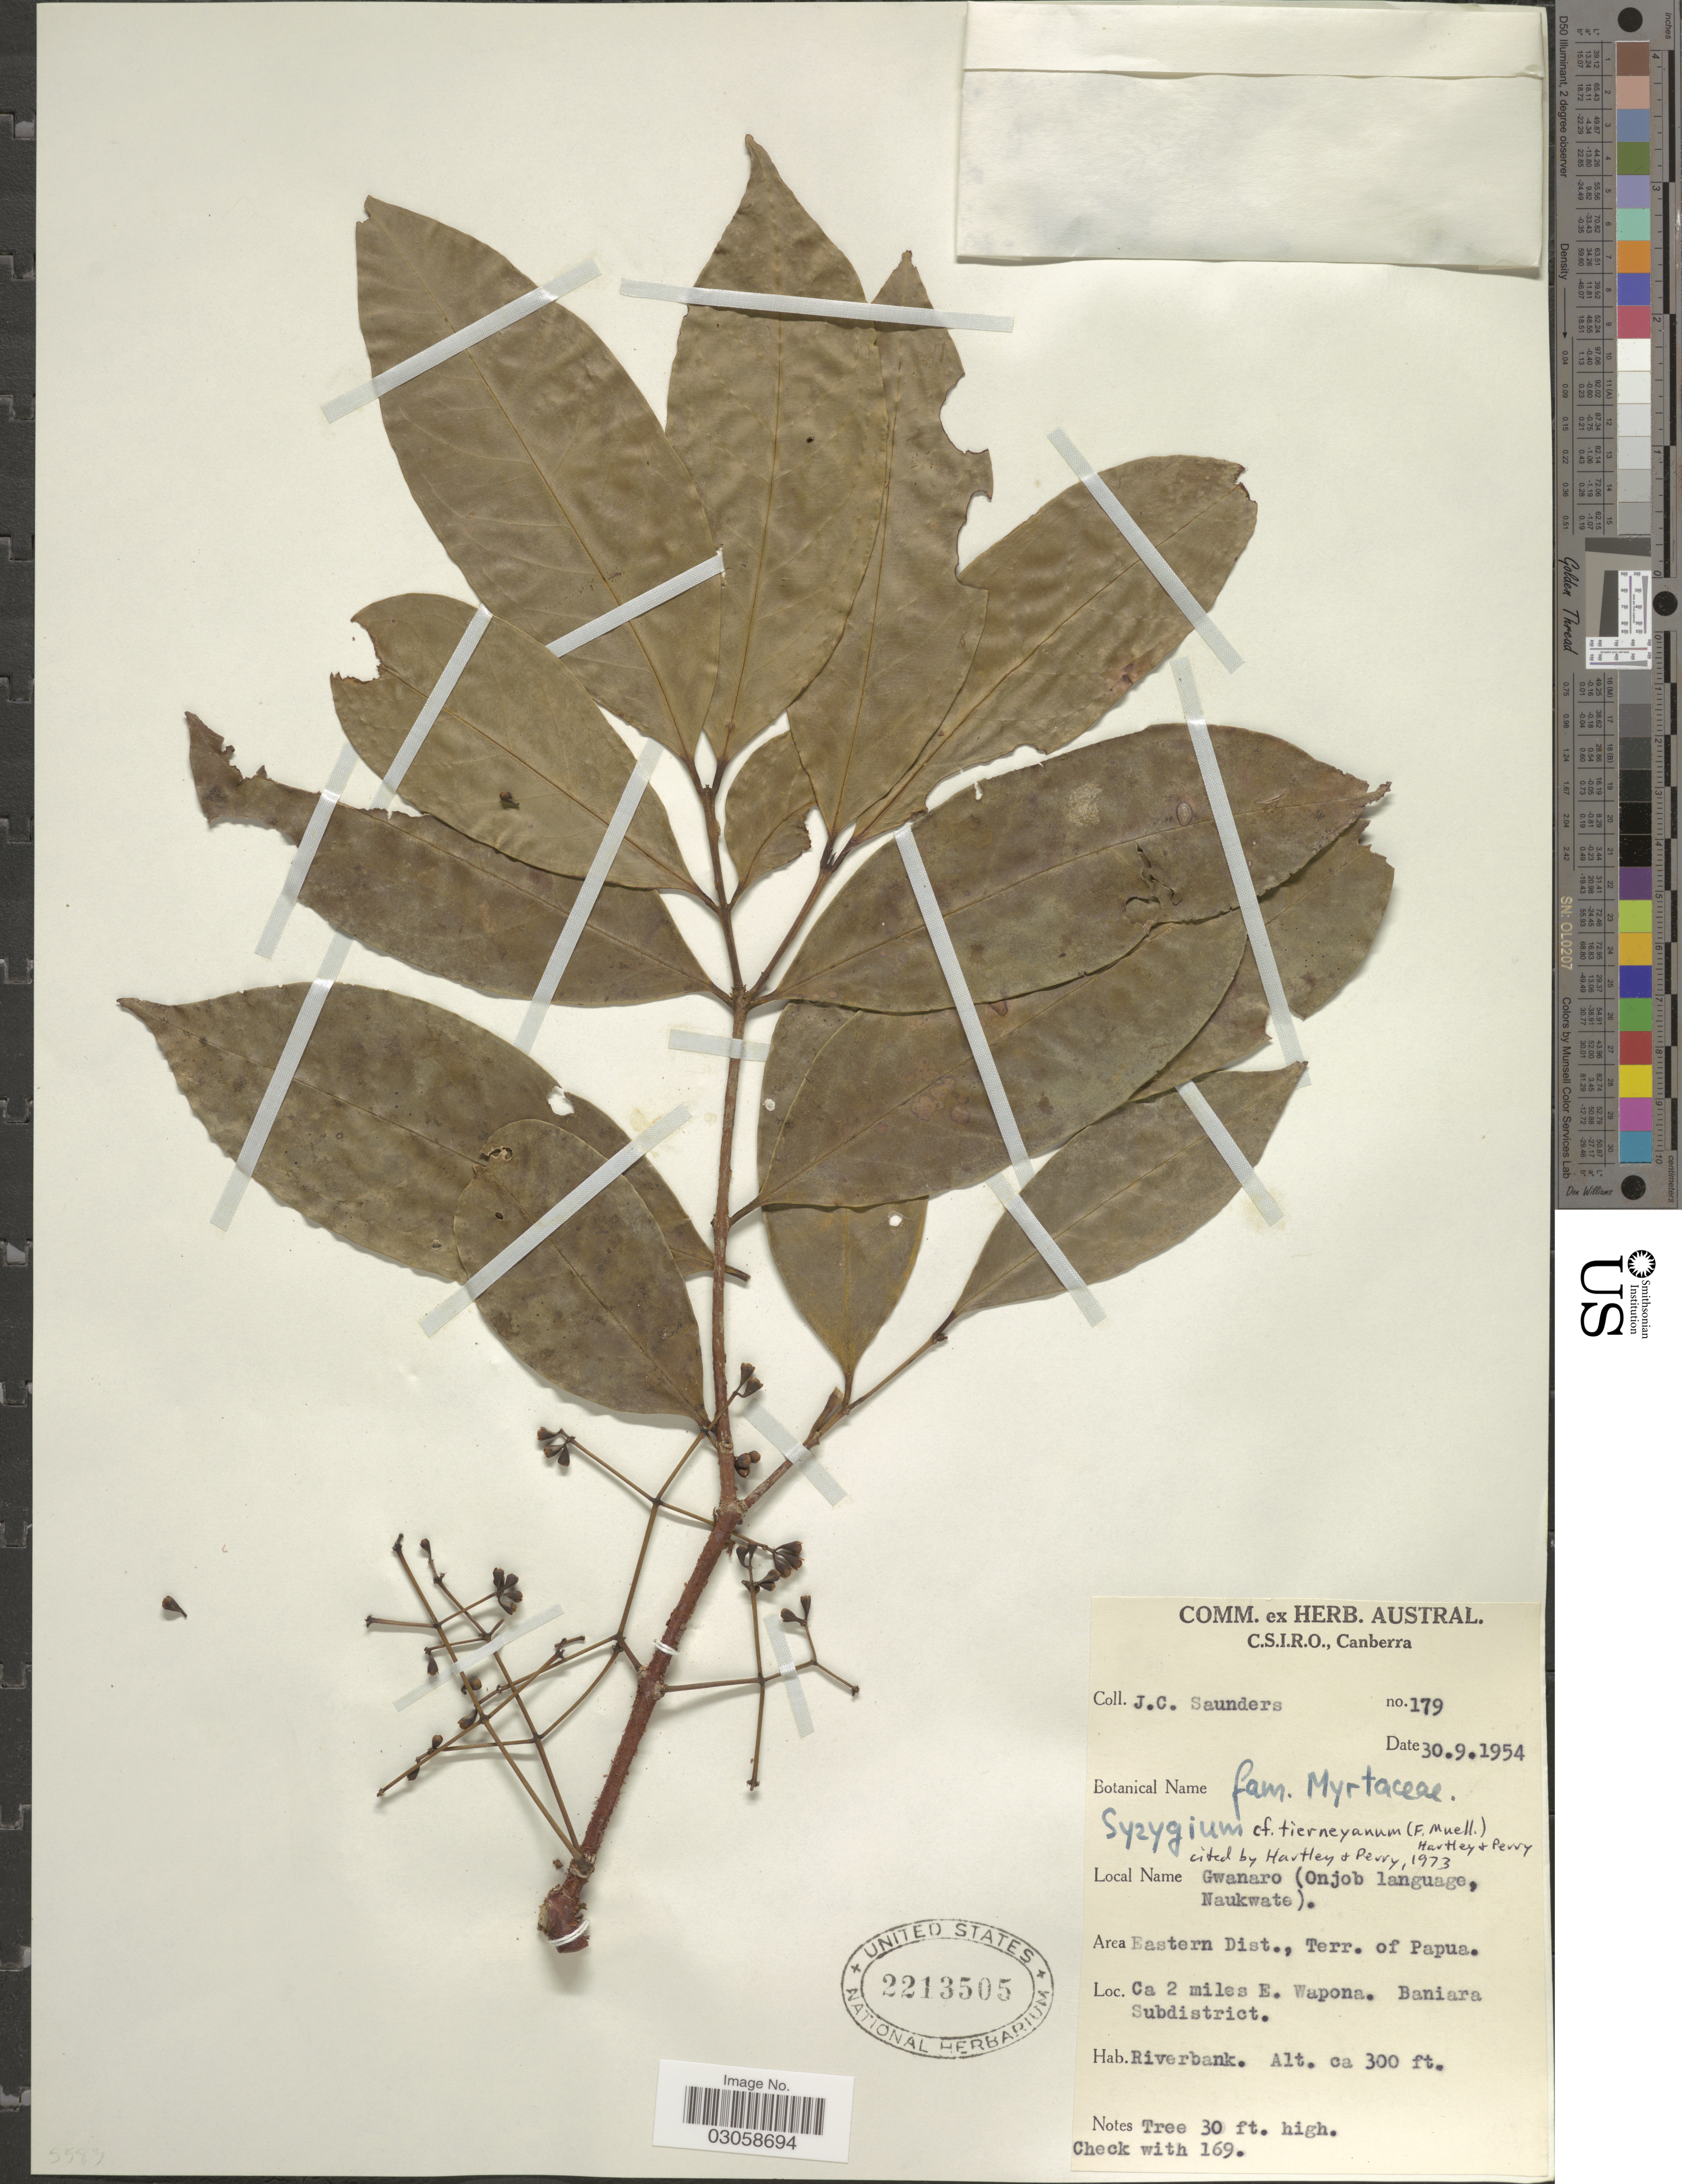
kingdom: Plantae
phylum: Tracheophyta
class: Magnoliopsida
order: Myrtales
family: Myrtaceae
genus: Syzygium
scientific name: Syzygium tierneyanum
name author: (F. Muell.) T.G. Hartley & L.M. Perry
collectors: J. C. Saunders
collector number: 179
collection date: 1954-09-30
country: Papua New Guinea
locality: Area Eastern Dist., Terr. of Papua. Ca 2 miles E. Wapona. Baniara Subdistrict.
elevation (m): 91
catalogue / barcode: US 2213505